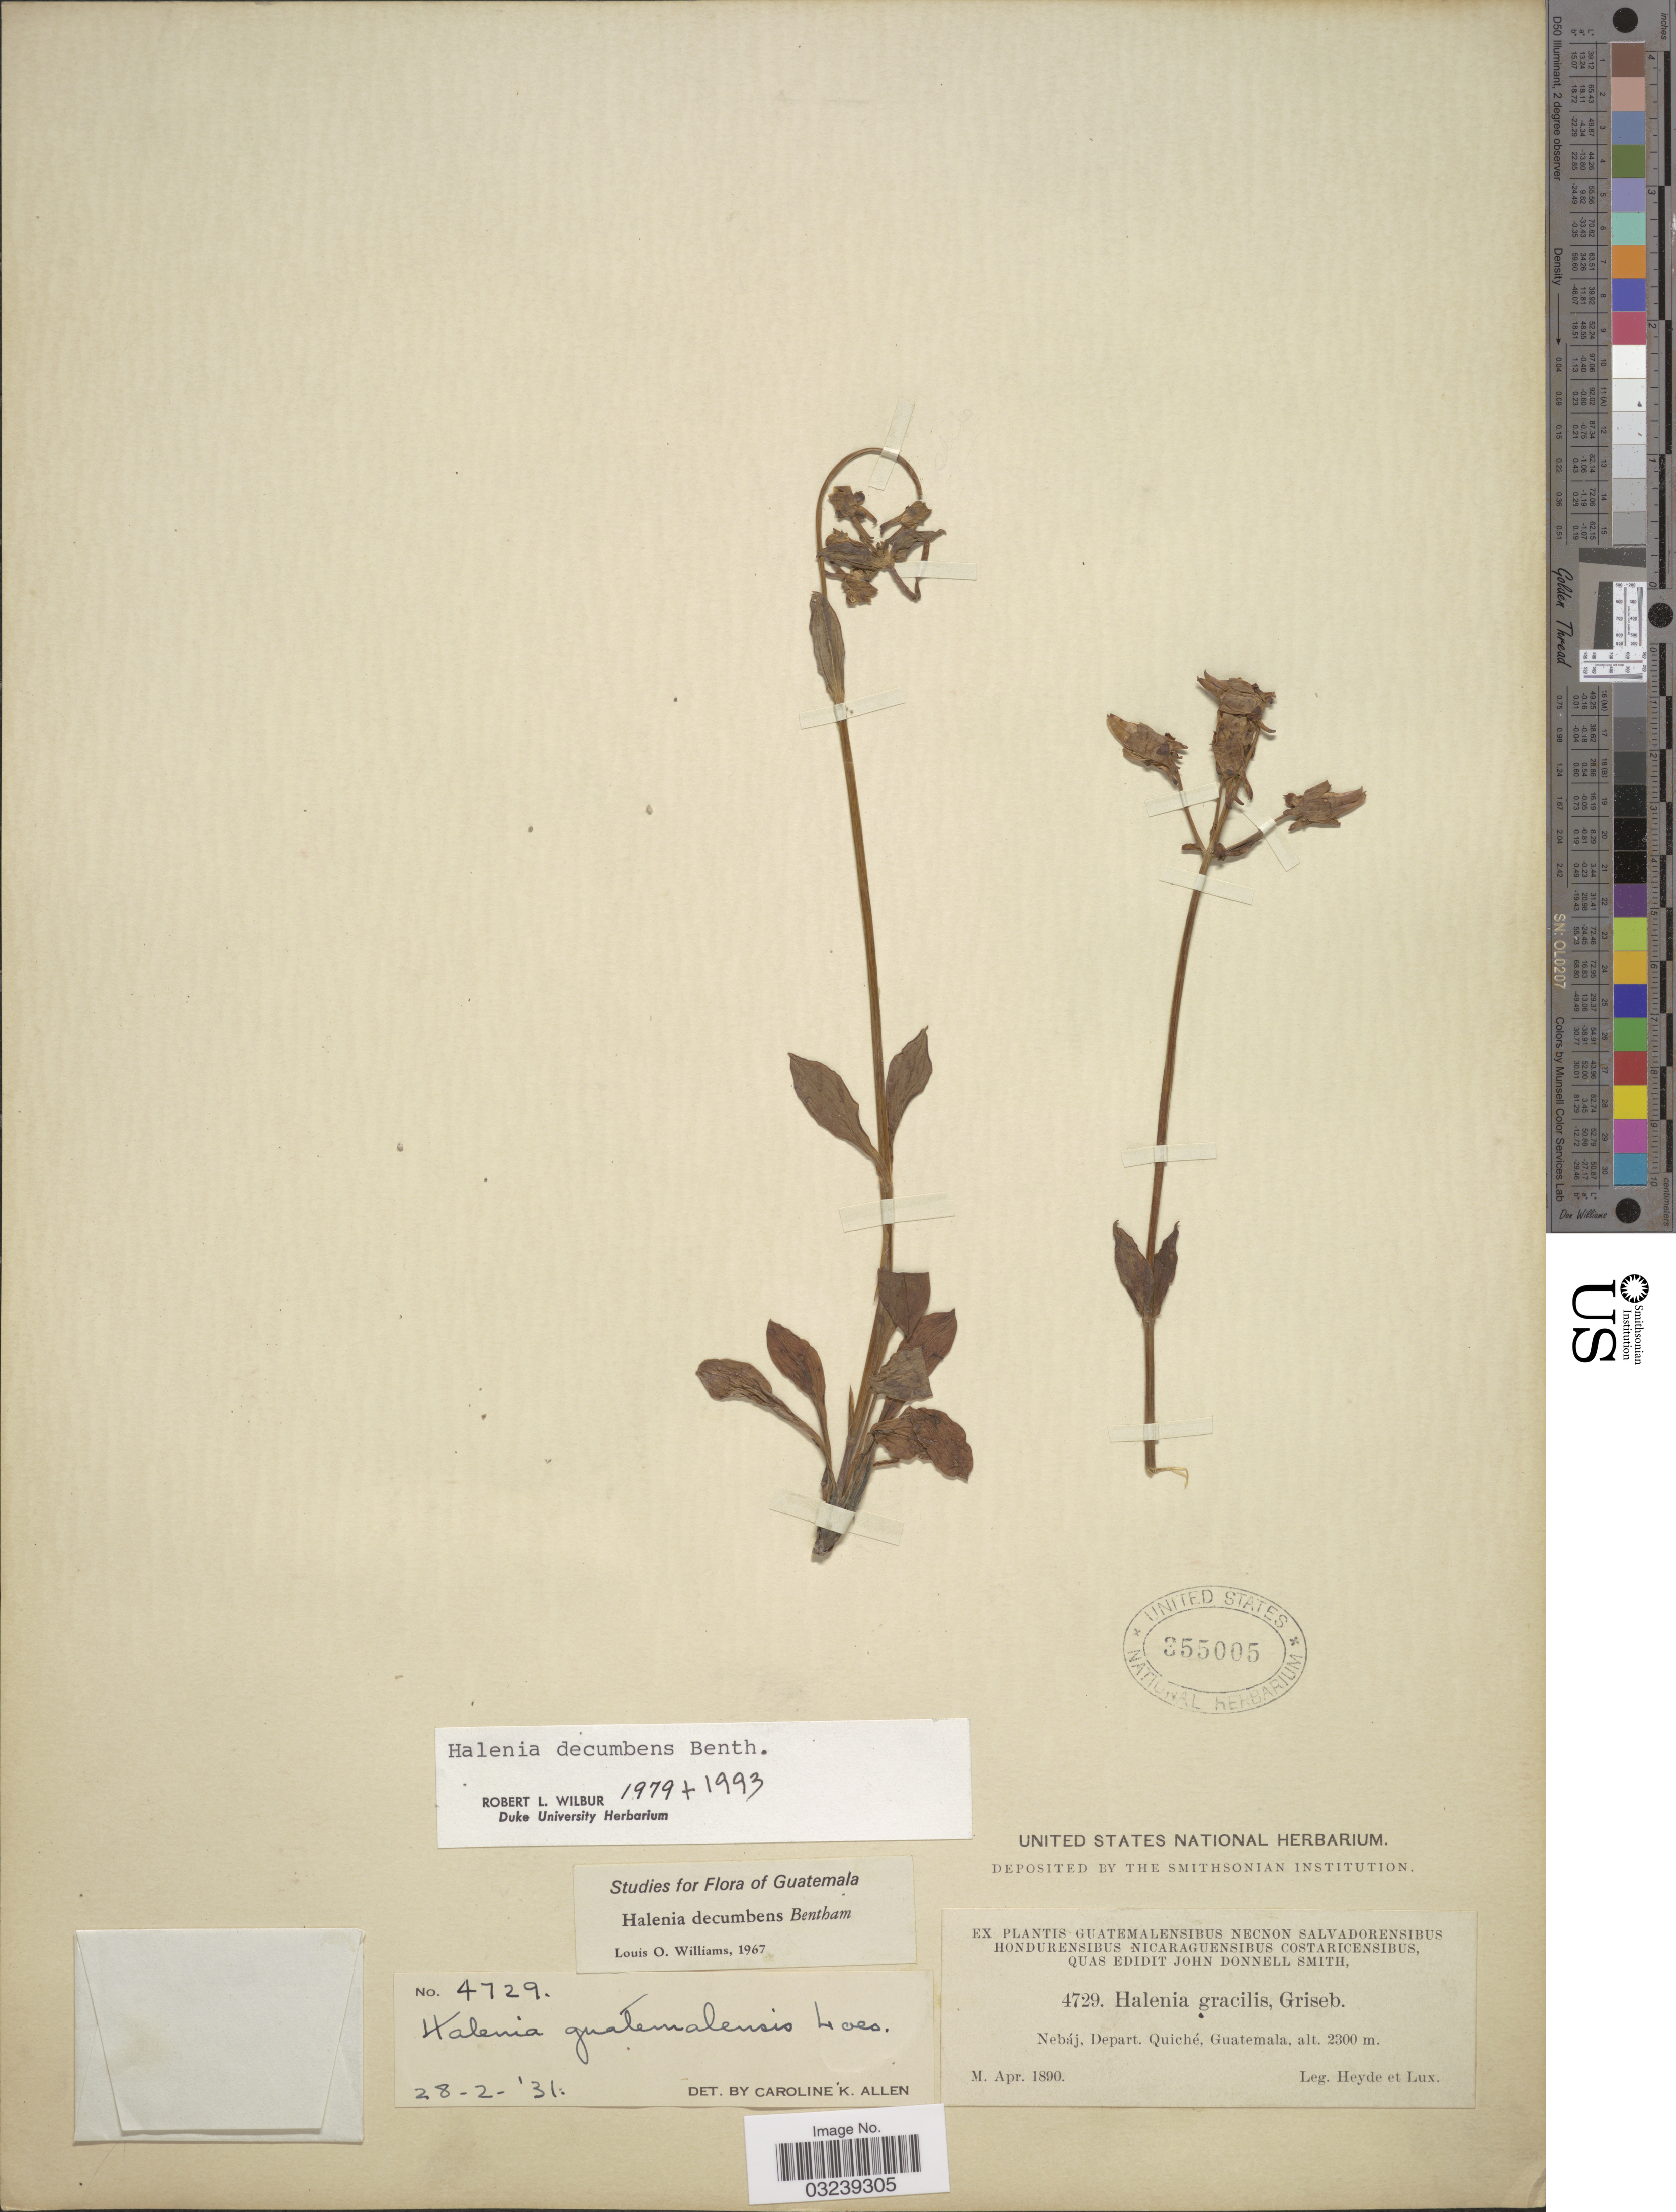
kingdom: Plantae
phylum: Tracheophyta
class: Magnoliopsida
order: Gentianales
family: Gentianaceae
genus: Halenia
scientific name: Halenia decumbens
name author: Benth.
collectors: Heyde & Lux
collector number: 4729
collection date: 1890-04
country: Guatemala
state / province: El Quiché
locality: Nebáj, Depart. Quiché.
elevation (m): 2300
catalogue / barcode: US 355005